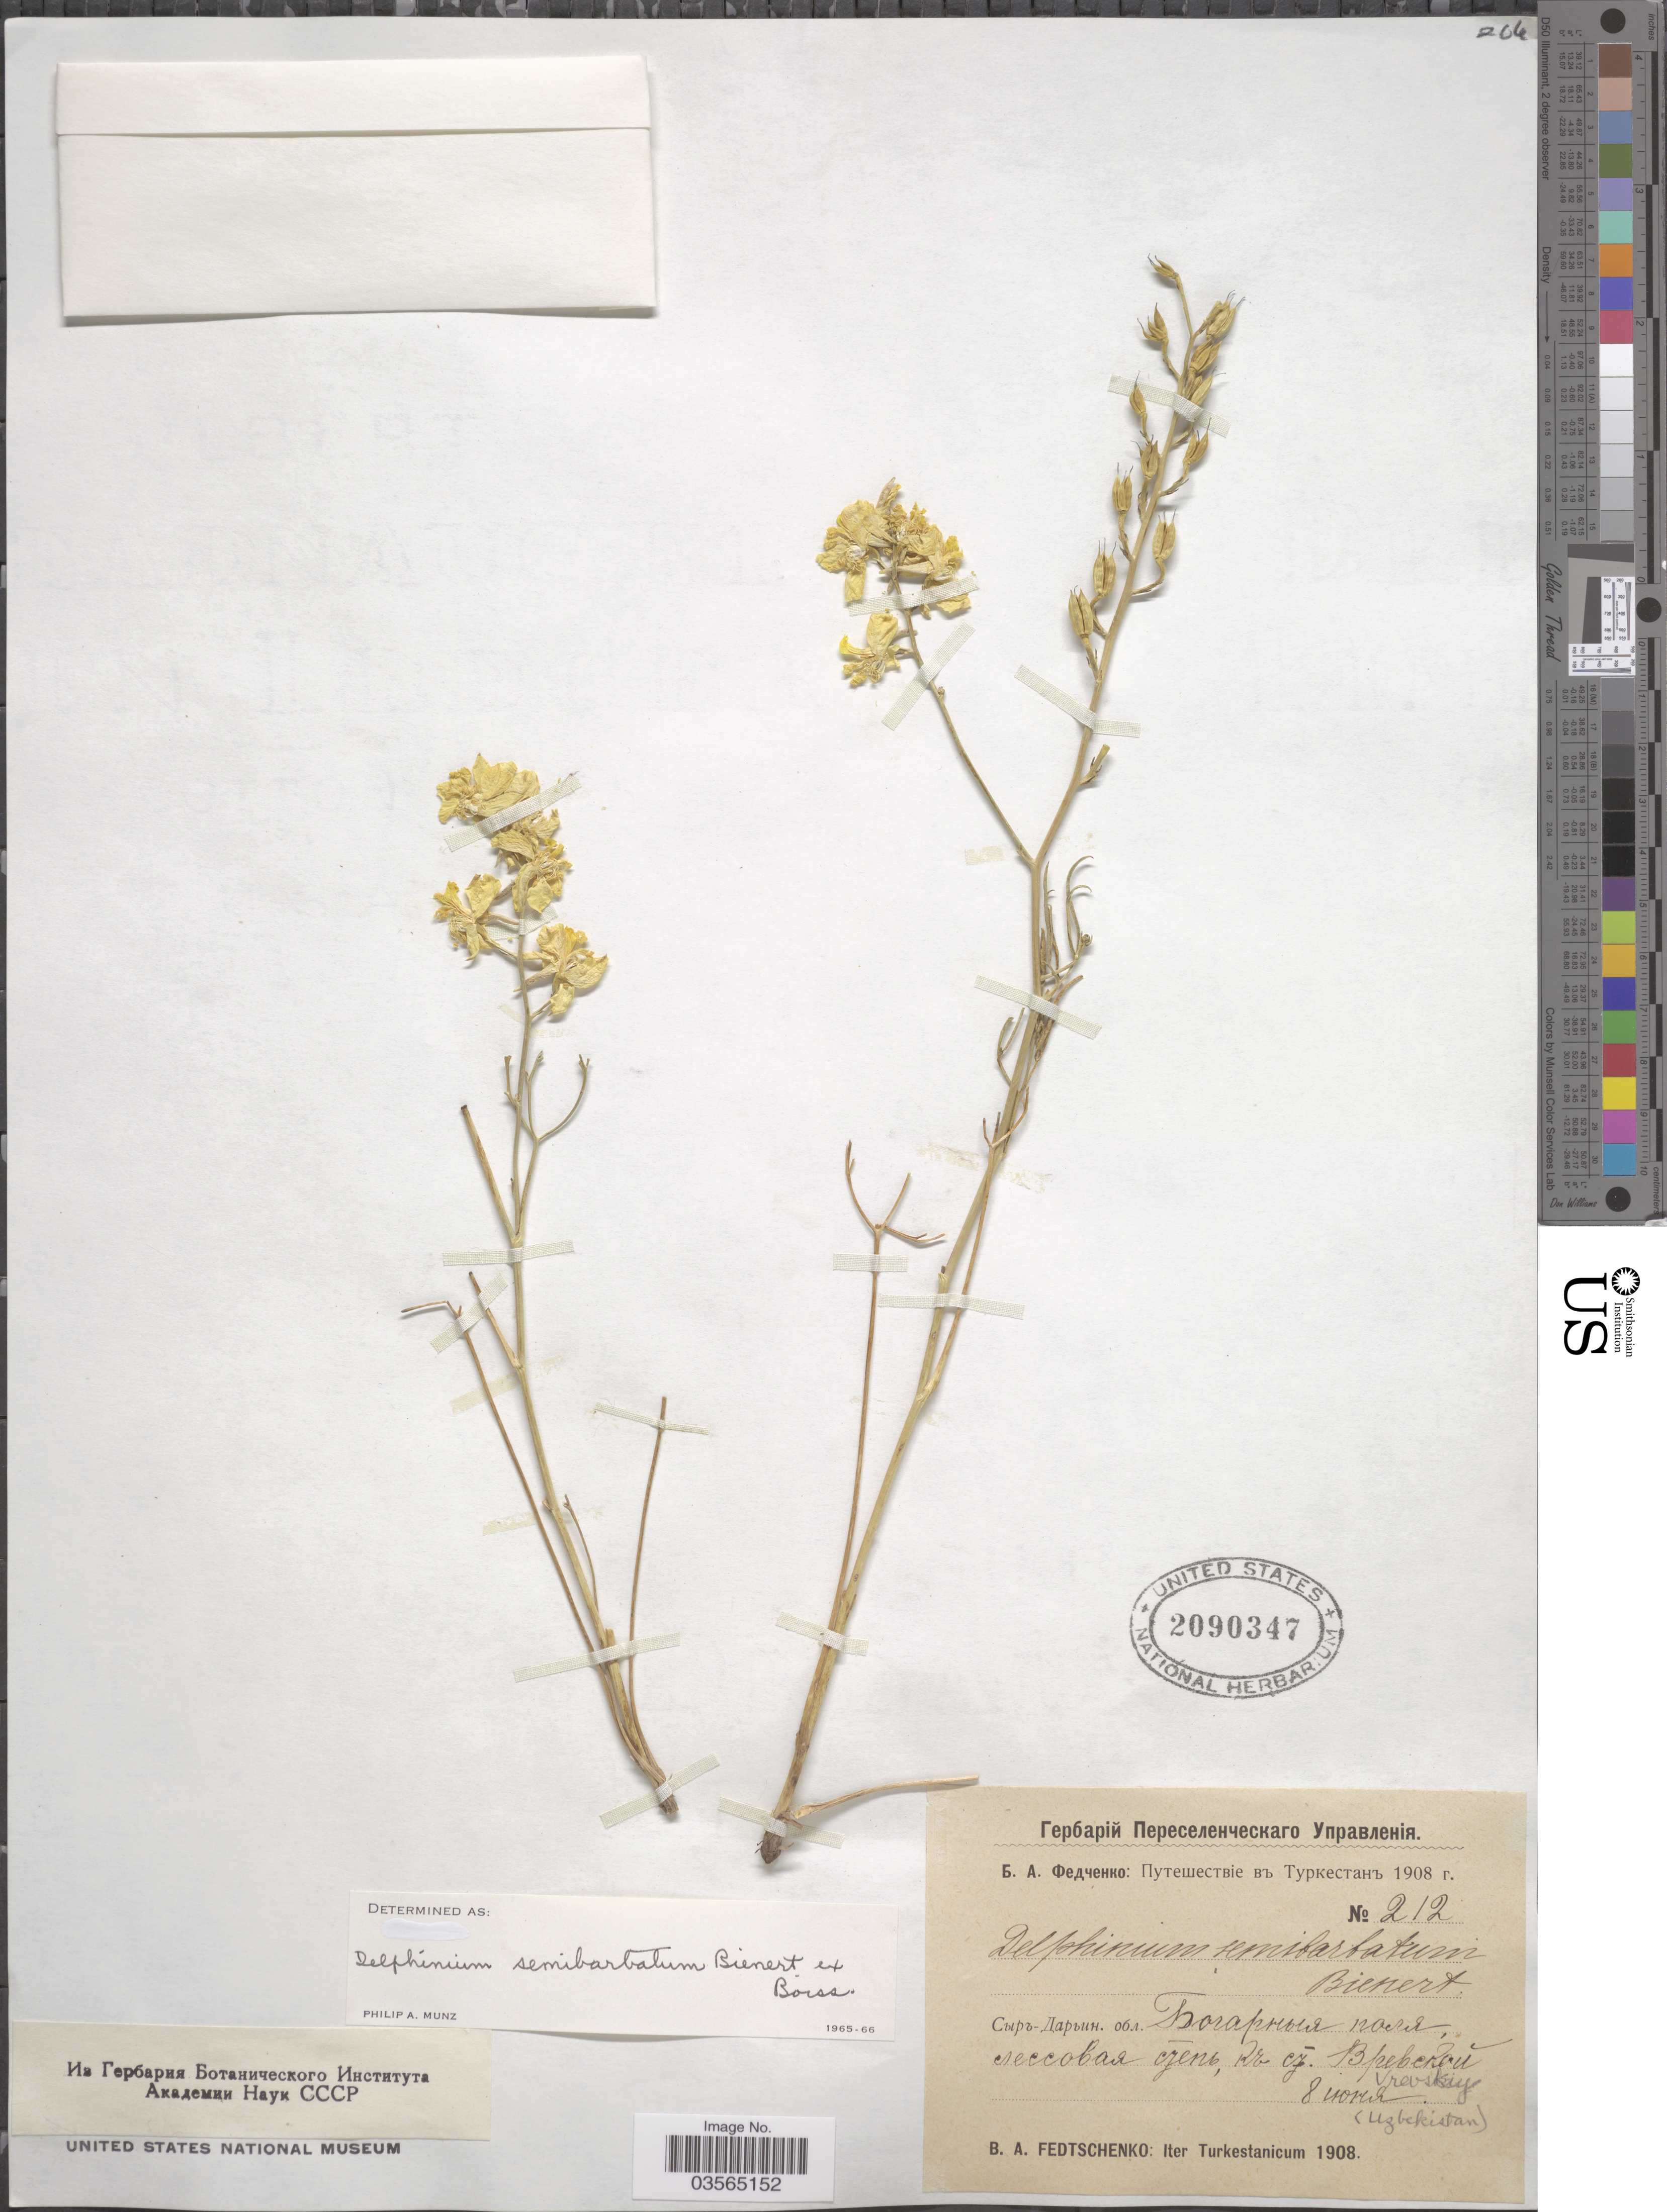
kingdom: Plantae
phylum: Tracheophyta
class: Magnoliopsida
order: Ranunculales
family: Ranunculaceae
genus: Delphinium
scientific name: Delphinium semibarbatum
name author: Bienert ex Boiss.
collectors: B. A. Fedtschenko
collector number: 212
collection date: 1908-03-08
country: Uzbekistan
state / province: Toshkent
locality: Iter Turkestanicum. Vrevskiy.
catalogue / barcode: US 2090347